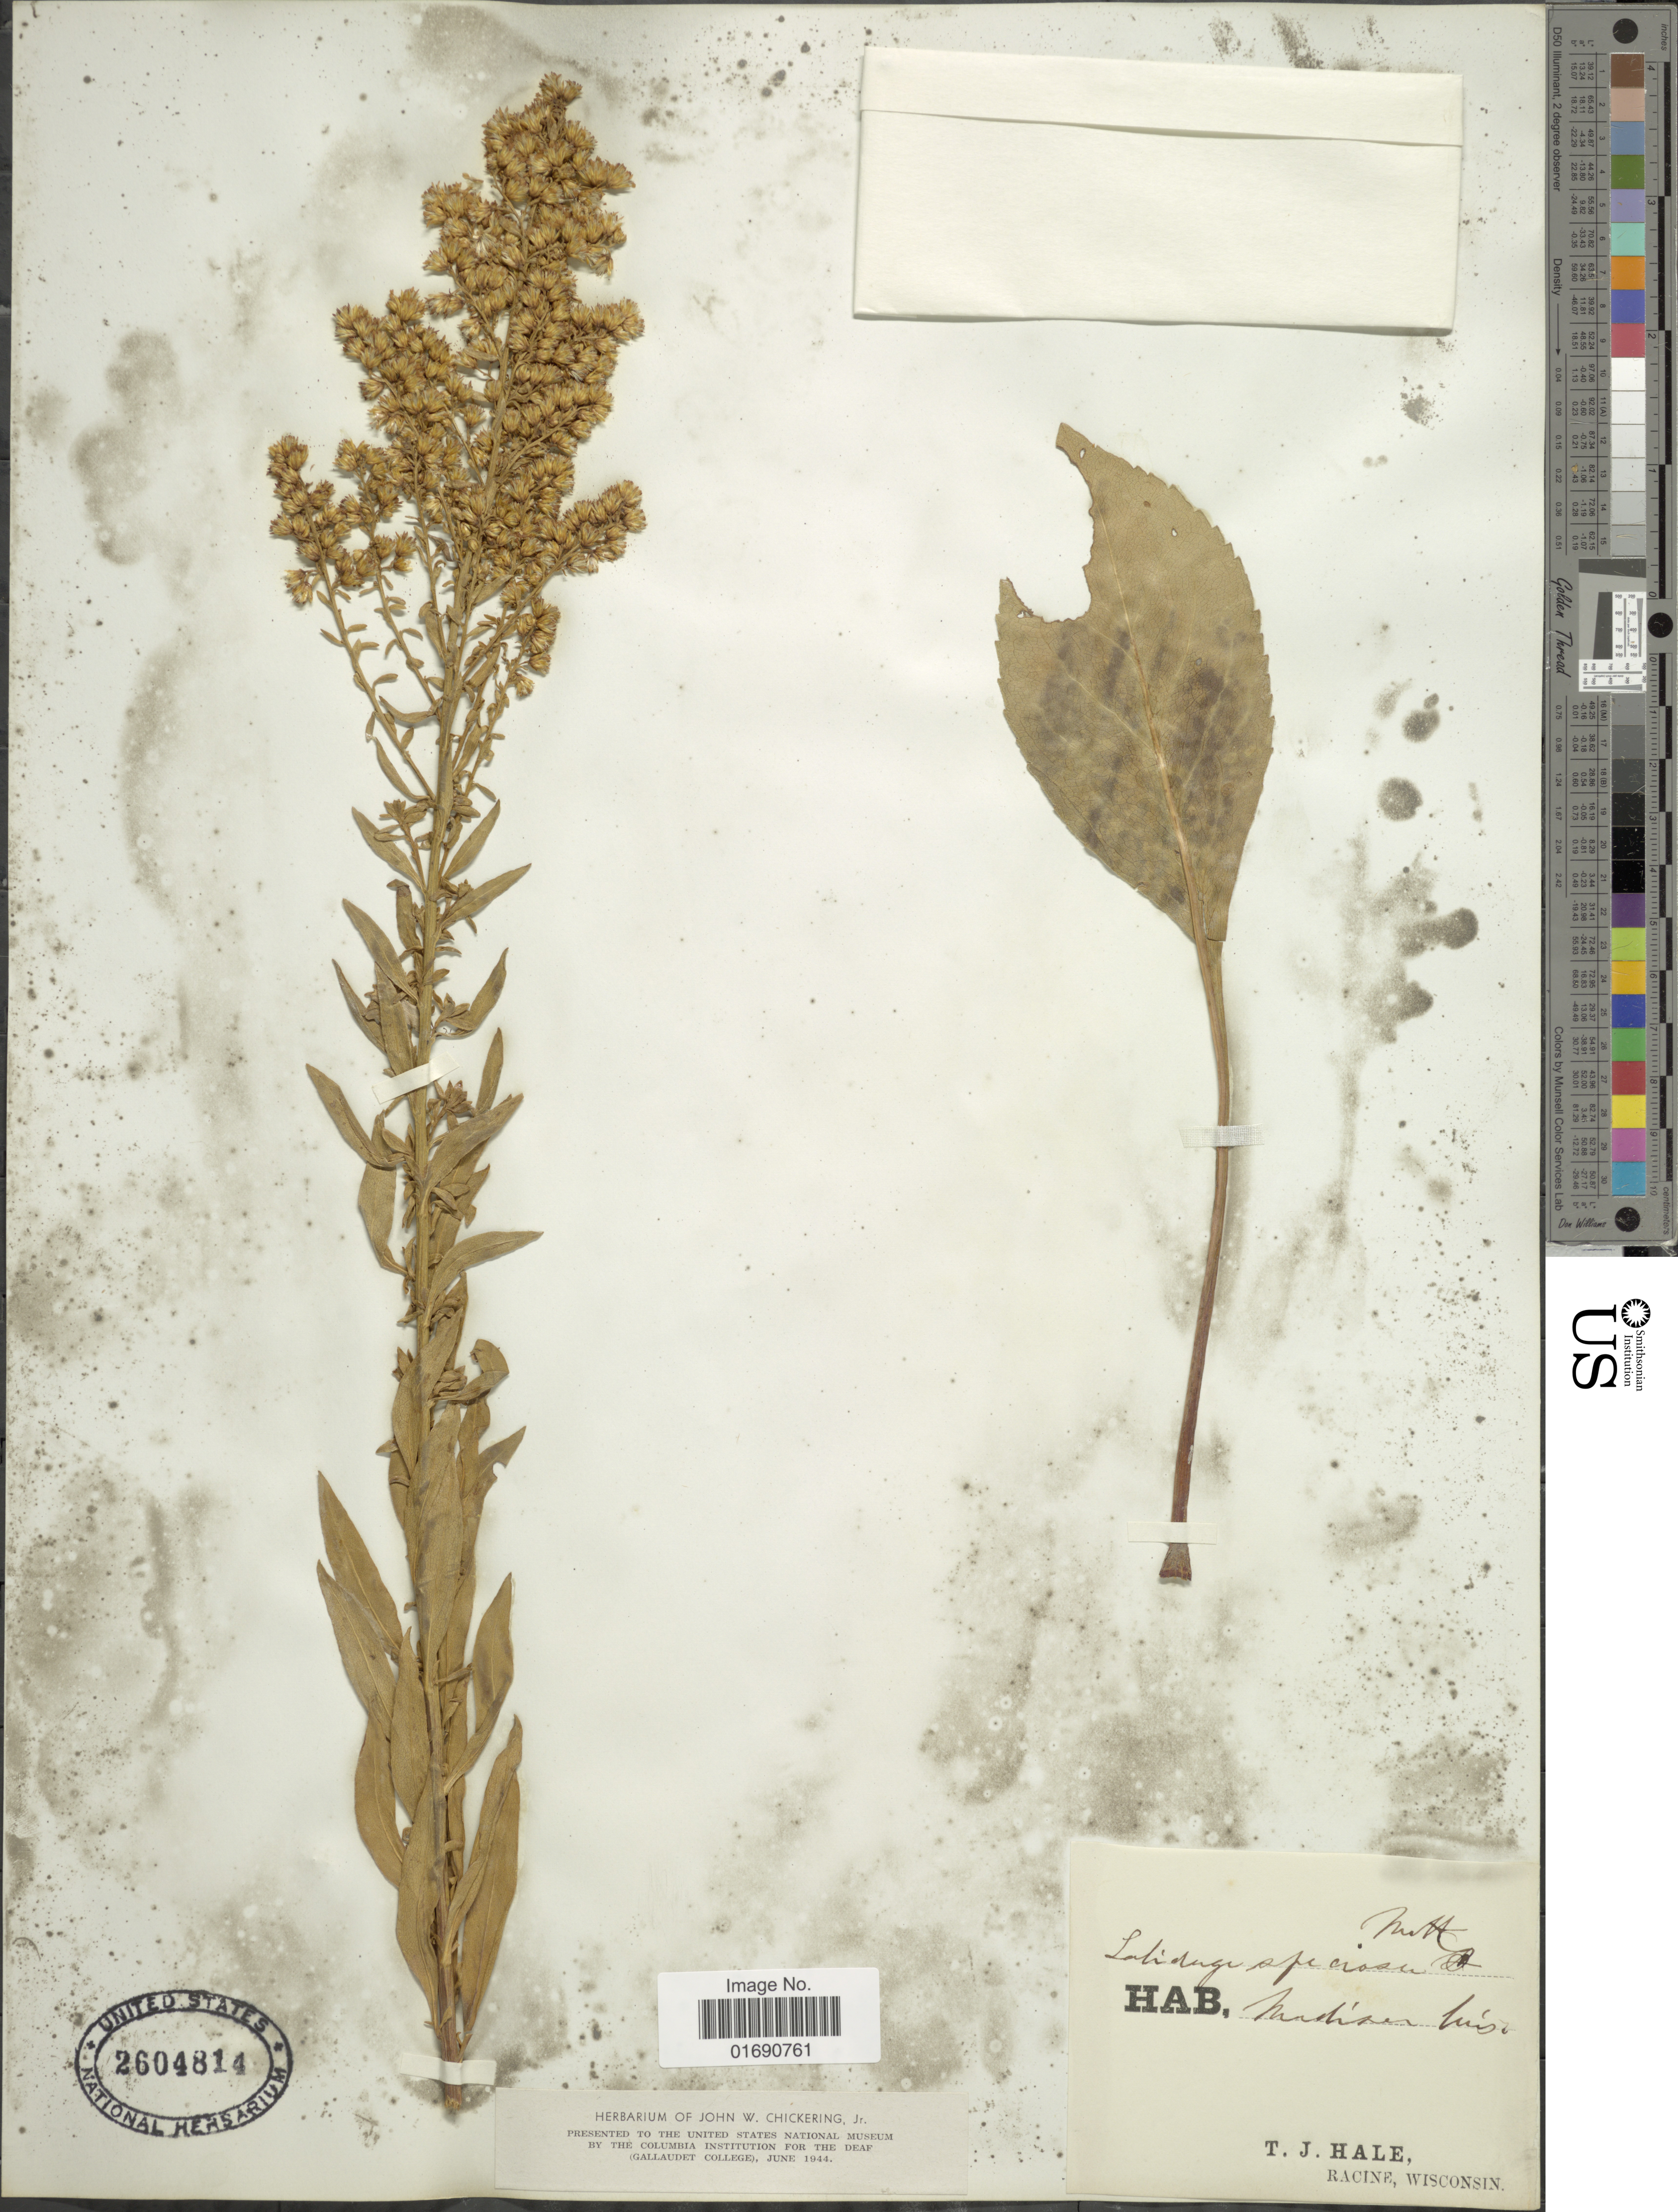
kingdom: Plantae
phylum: Tracheophyta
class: Magnoliopsida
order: Asterales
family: Asteraceae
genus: Solidago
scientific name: Solidago speciosa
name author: Nutt.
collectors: T. Hale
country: United States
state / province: Wisconsin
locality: Madison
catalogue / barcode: US 2604814